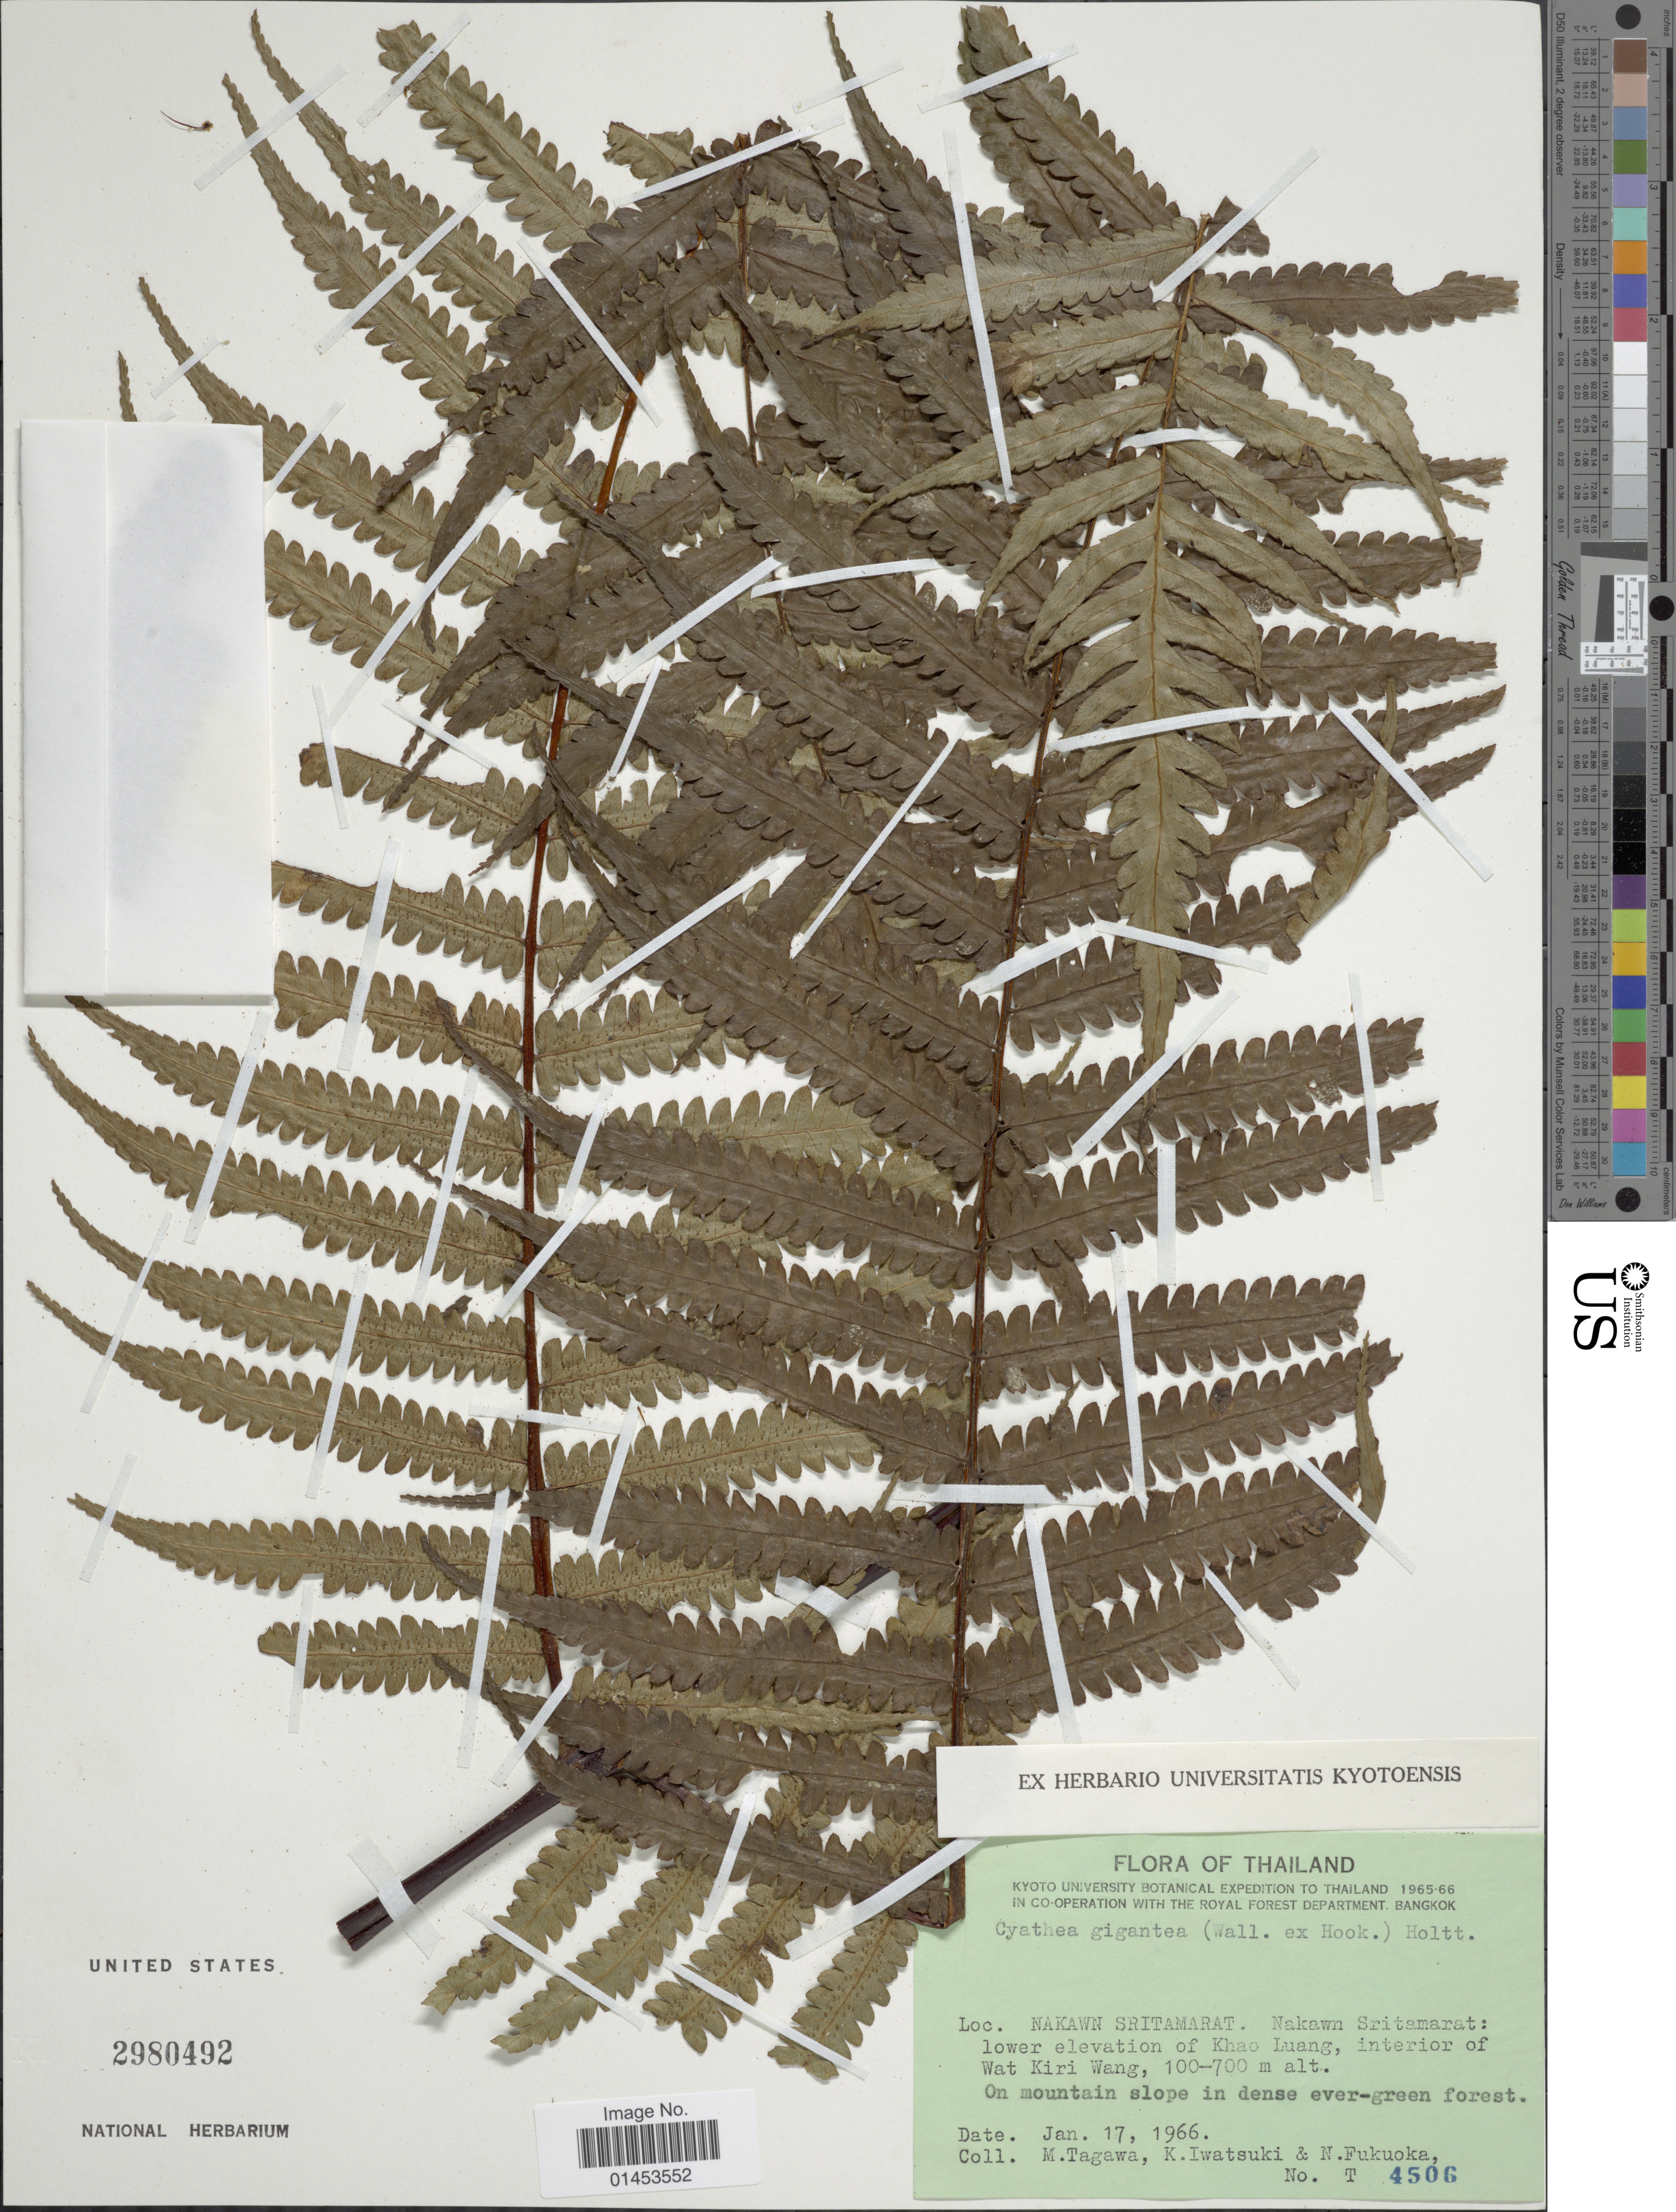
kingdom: Plantae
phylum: Tracheophyta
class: Polypodiopsida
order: Cyatheales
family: Cyatheaceae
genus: Cyathea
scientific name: Cyathea gigantea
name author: (Wall. ex Hook.) Holttum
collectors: M. Tagawa, K. Iwatsuki & N. Fukuoka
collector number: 4506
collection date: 1966-01-17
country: Thailand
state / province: Nakhon Si Thammarat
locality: Nakawn Sritamarat: lower elevation of Khao Luang, interior of Wat Kiri Wang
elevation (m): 100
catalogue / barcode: US 2980492